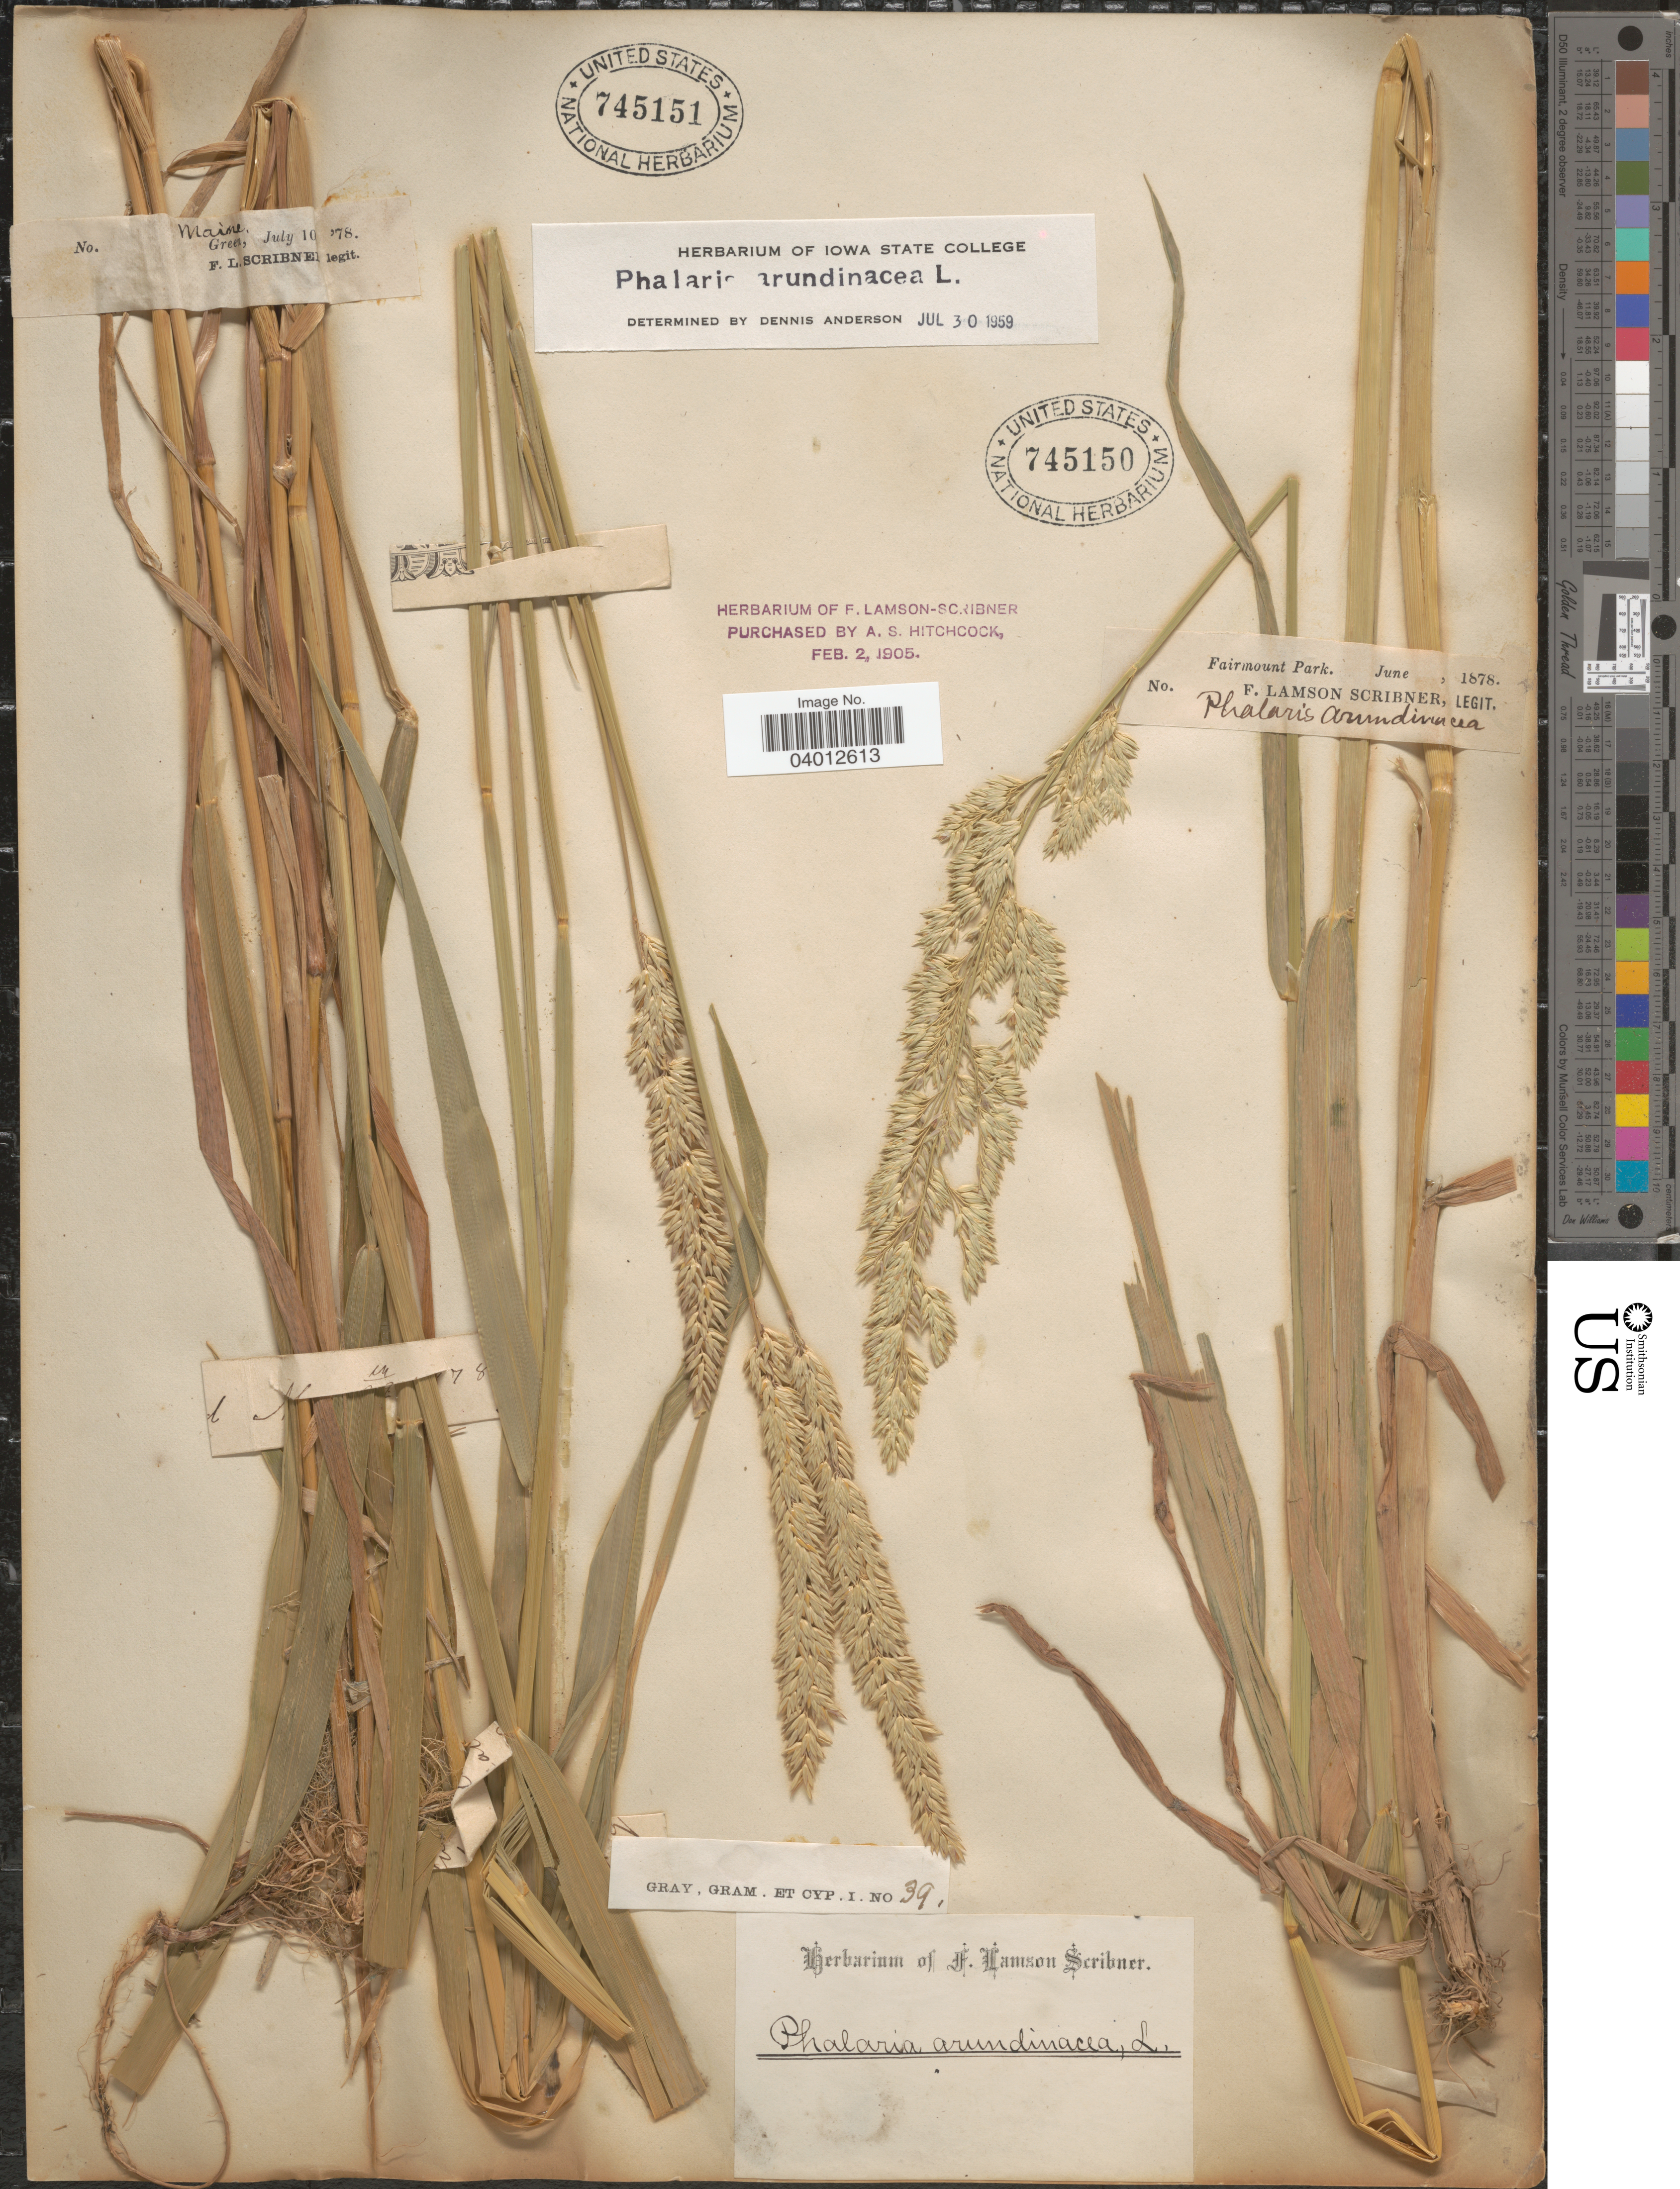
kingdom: Plantae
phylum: Tracheophyta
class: Liliopsida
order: Poales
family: Poaceae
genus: Phalaris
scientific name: Phalaris arundinacea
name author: L.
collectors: F. Lamson-Scribner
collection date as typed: Transcribed d/m/y: 10/7/78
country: United States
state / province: Maine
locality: Green.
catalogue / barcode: US 745151